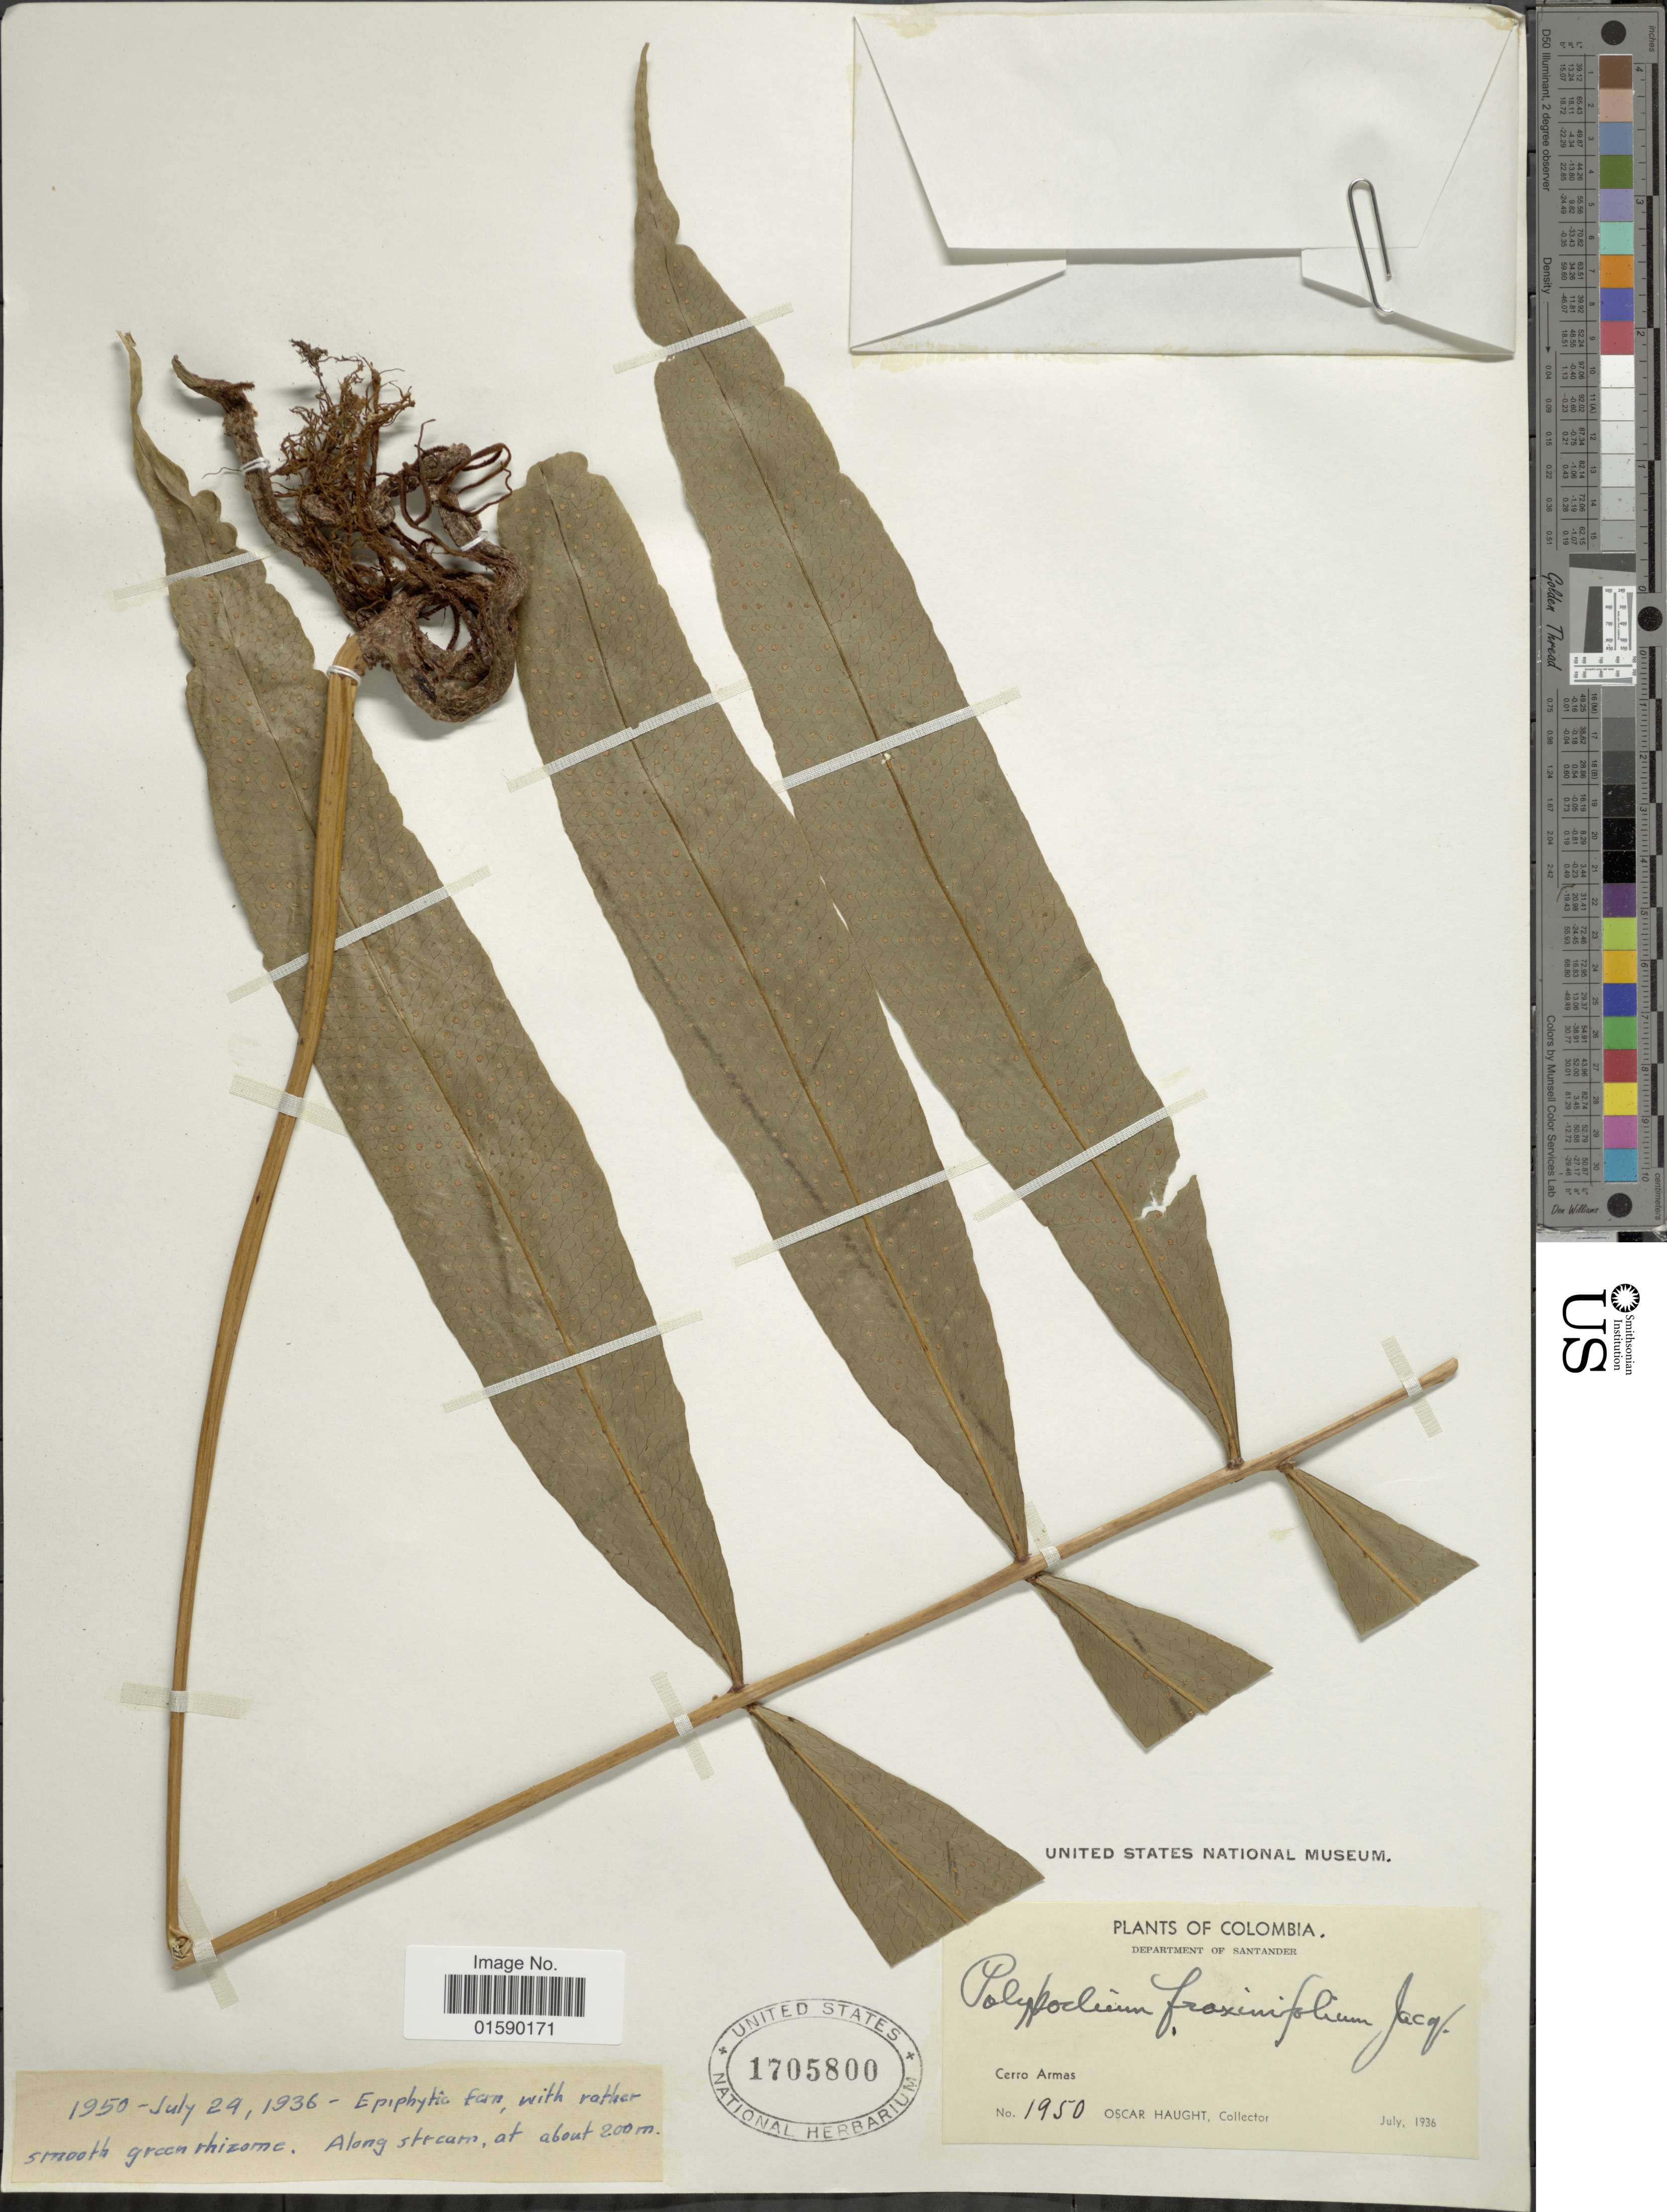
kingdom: Plantae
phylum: Tracheophyta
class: Polypodiopsida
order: Polypodiales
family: Polypodiaceae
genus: Aglaomorpha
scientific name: Aglaomorpha heraclea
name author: (Kunze) Copel.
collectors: O. Haught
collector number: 1950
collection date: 1936-07-29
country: Colombia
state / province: Santander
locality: Department of Santander. Cerro Armas.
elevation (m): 200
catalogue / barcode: US 1705800